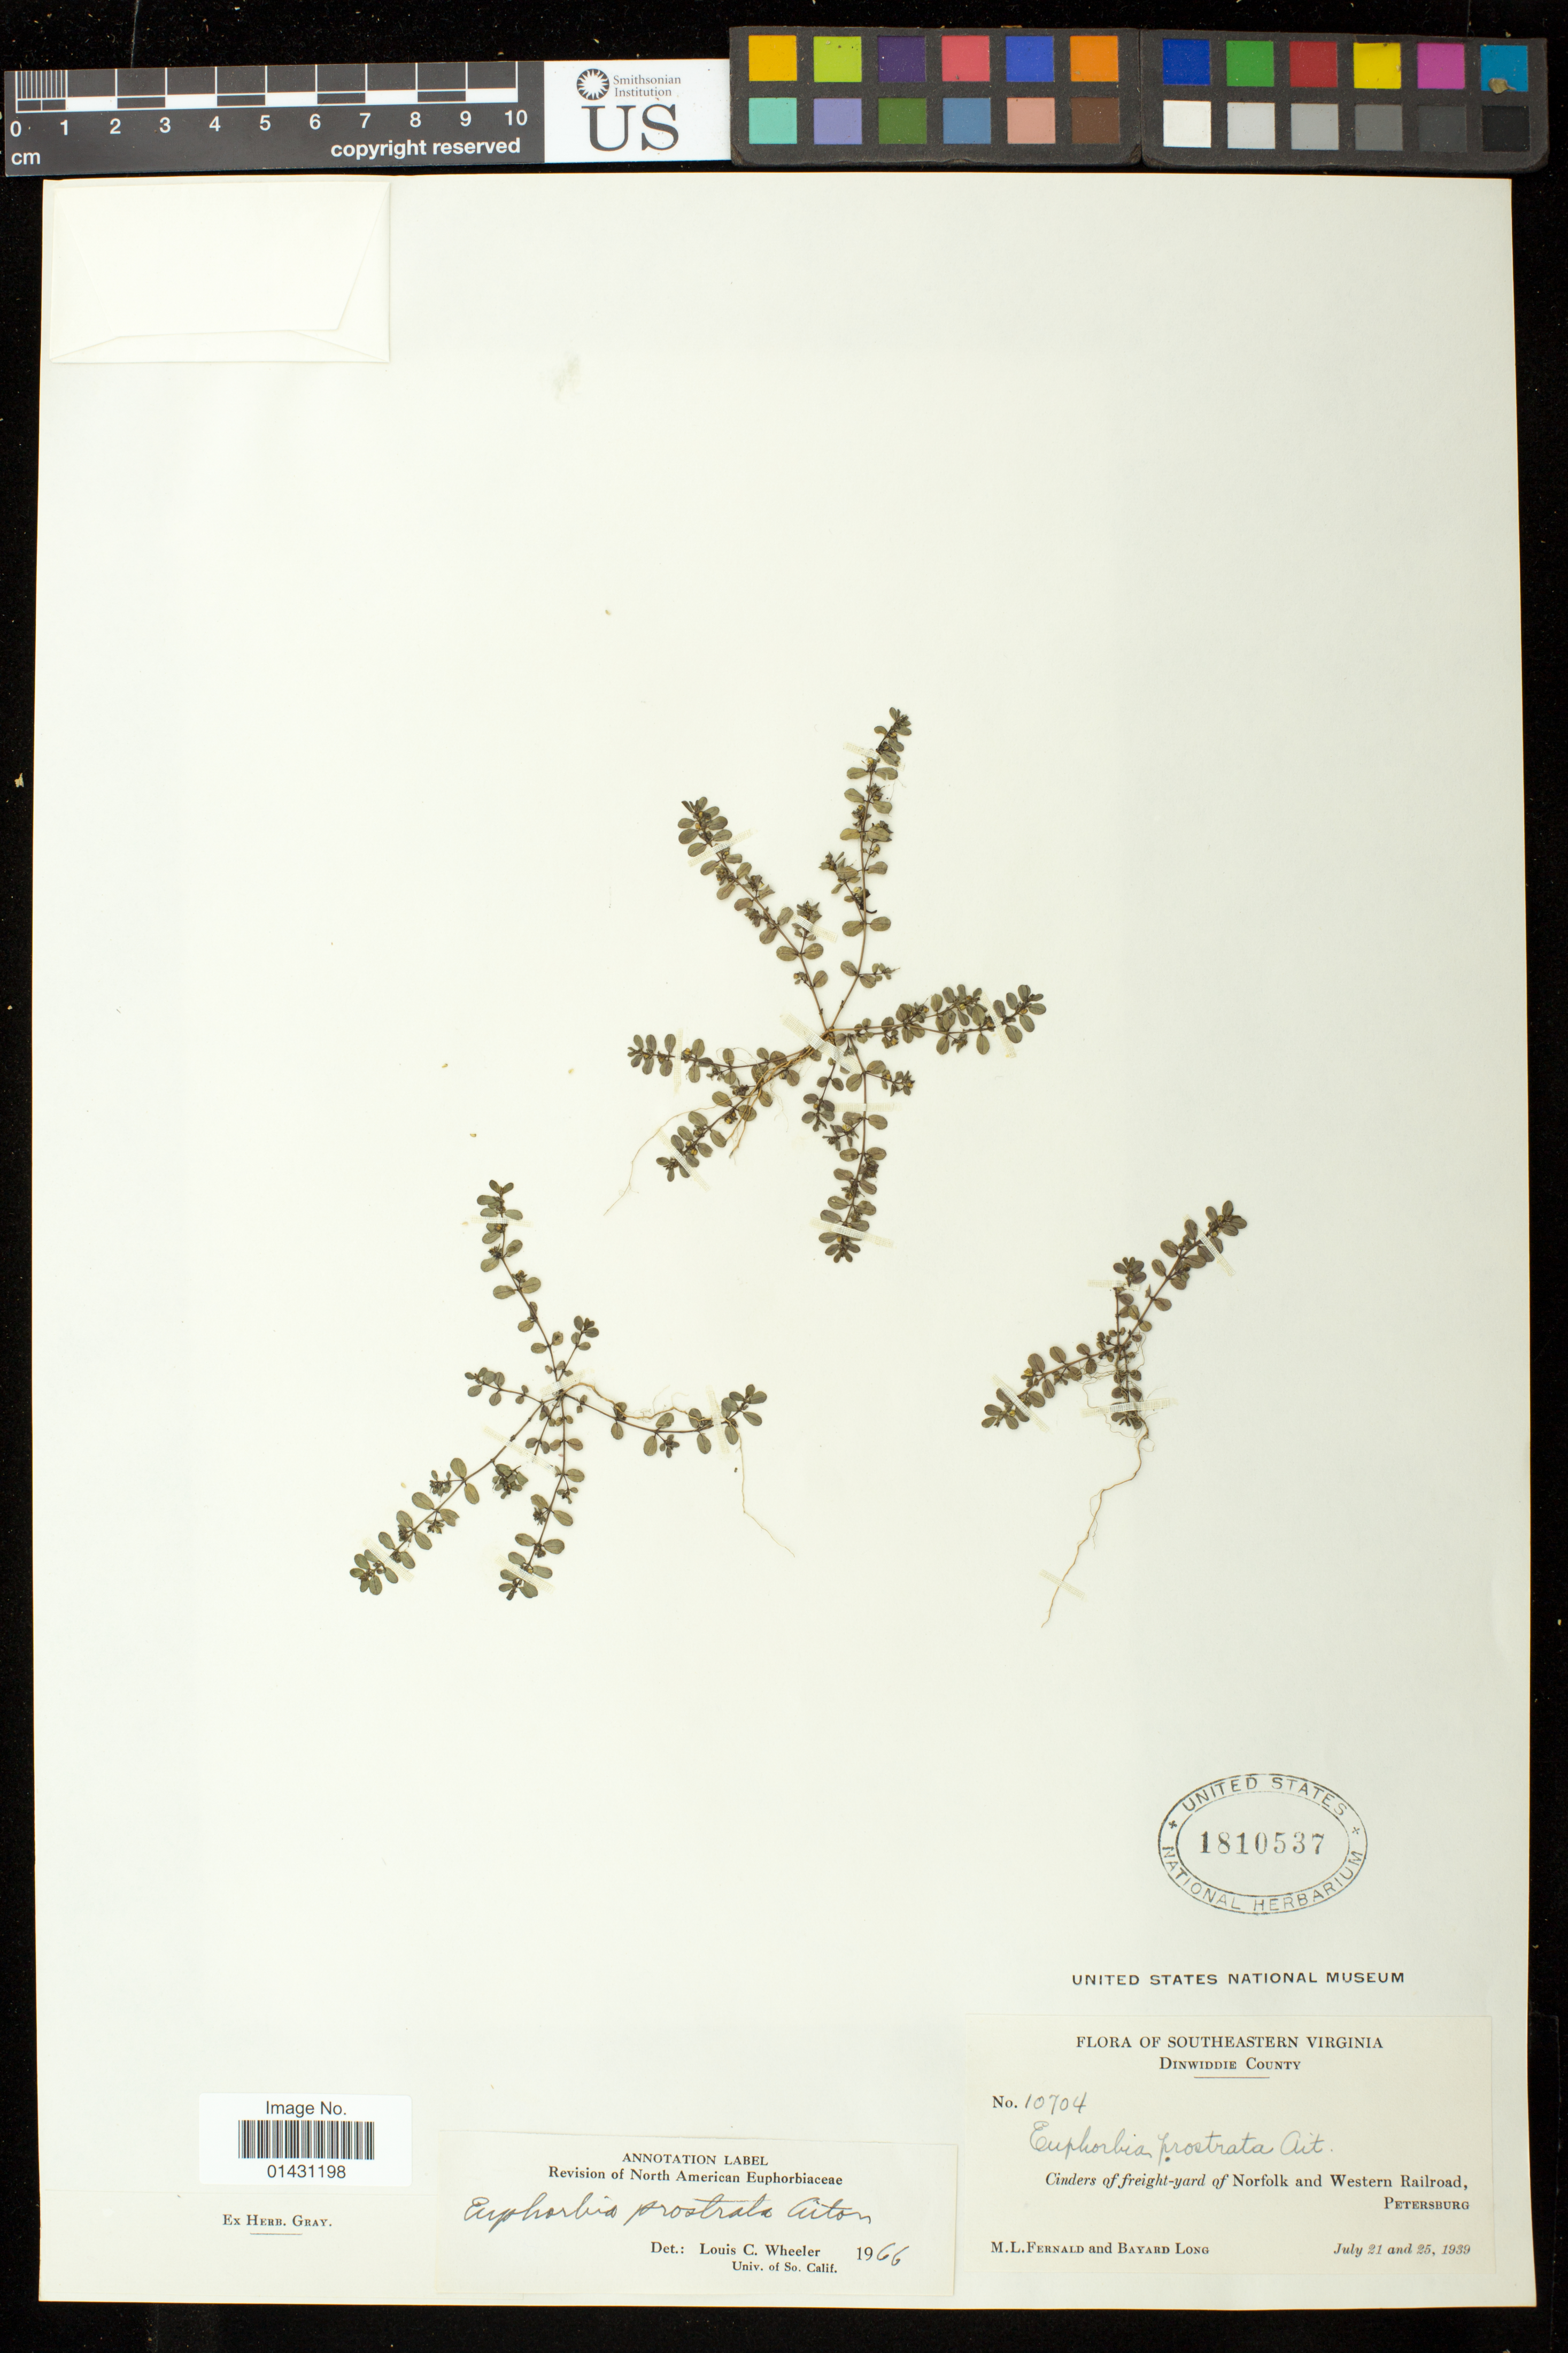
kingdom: Plantae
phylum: Tracheophyta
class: Magnoliopsida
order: Malpighiales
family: Euphorbiaceae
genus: Euphorbia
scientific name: Euphorbia prostrata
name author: Aiton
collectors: M. L. Fernald & B. Long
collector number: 10704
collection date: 1939-07-21,1939-07-25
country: United States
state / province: Virginia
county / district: Dinwiddie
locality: Cinders of freight-yard of Norfolk and Western Railroad, Petersburg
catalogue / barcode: US 1810537